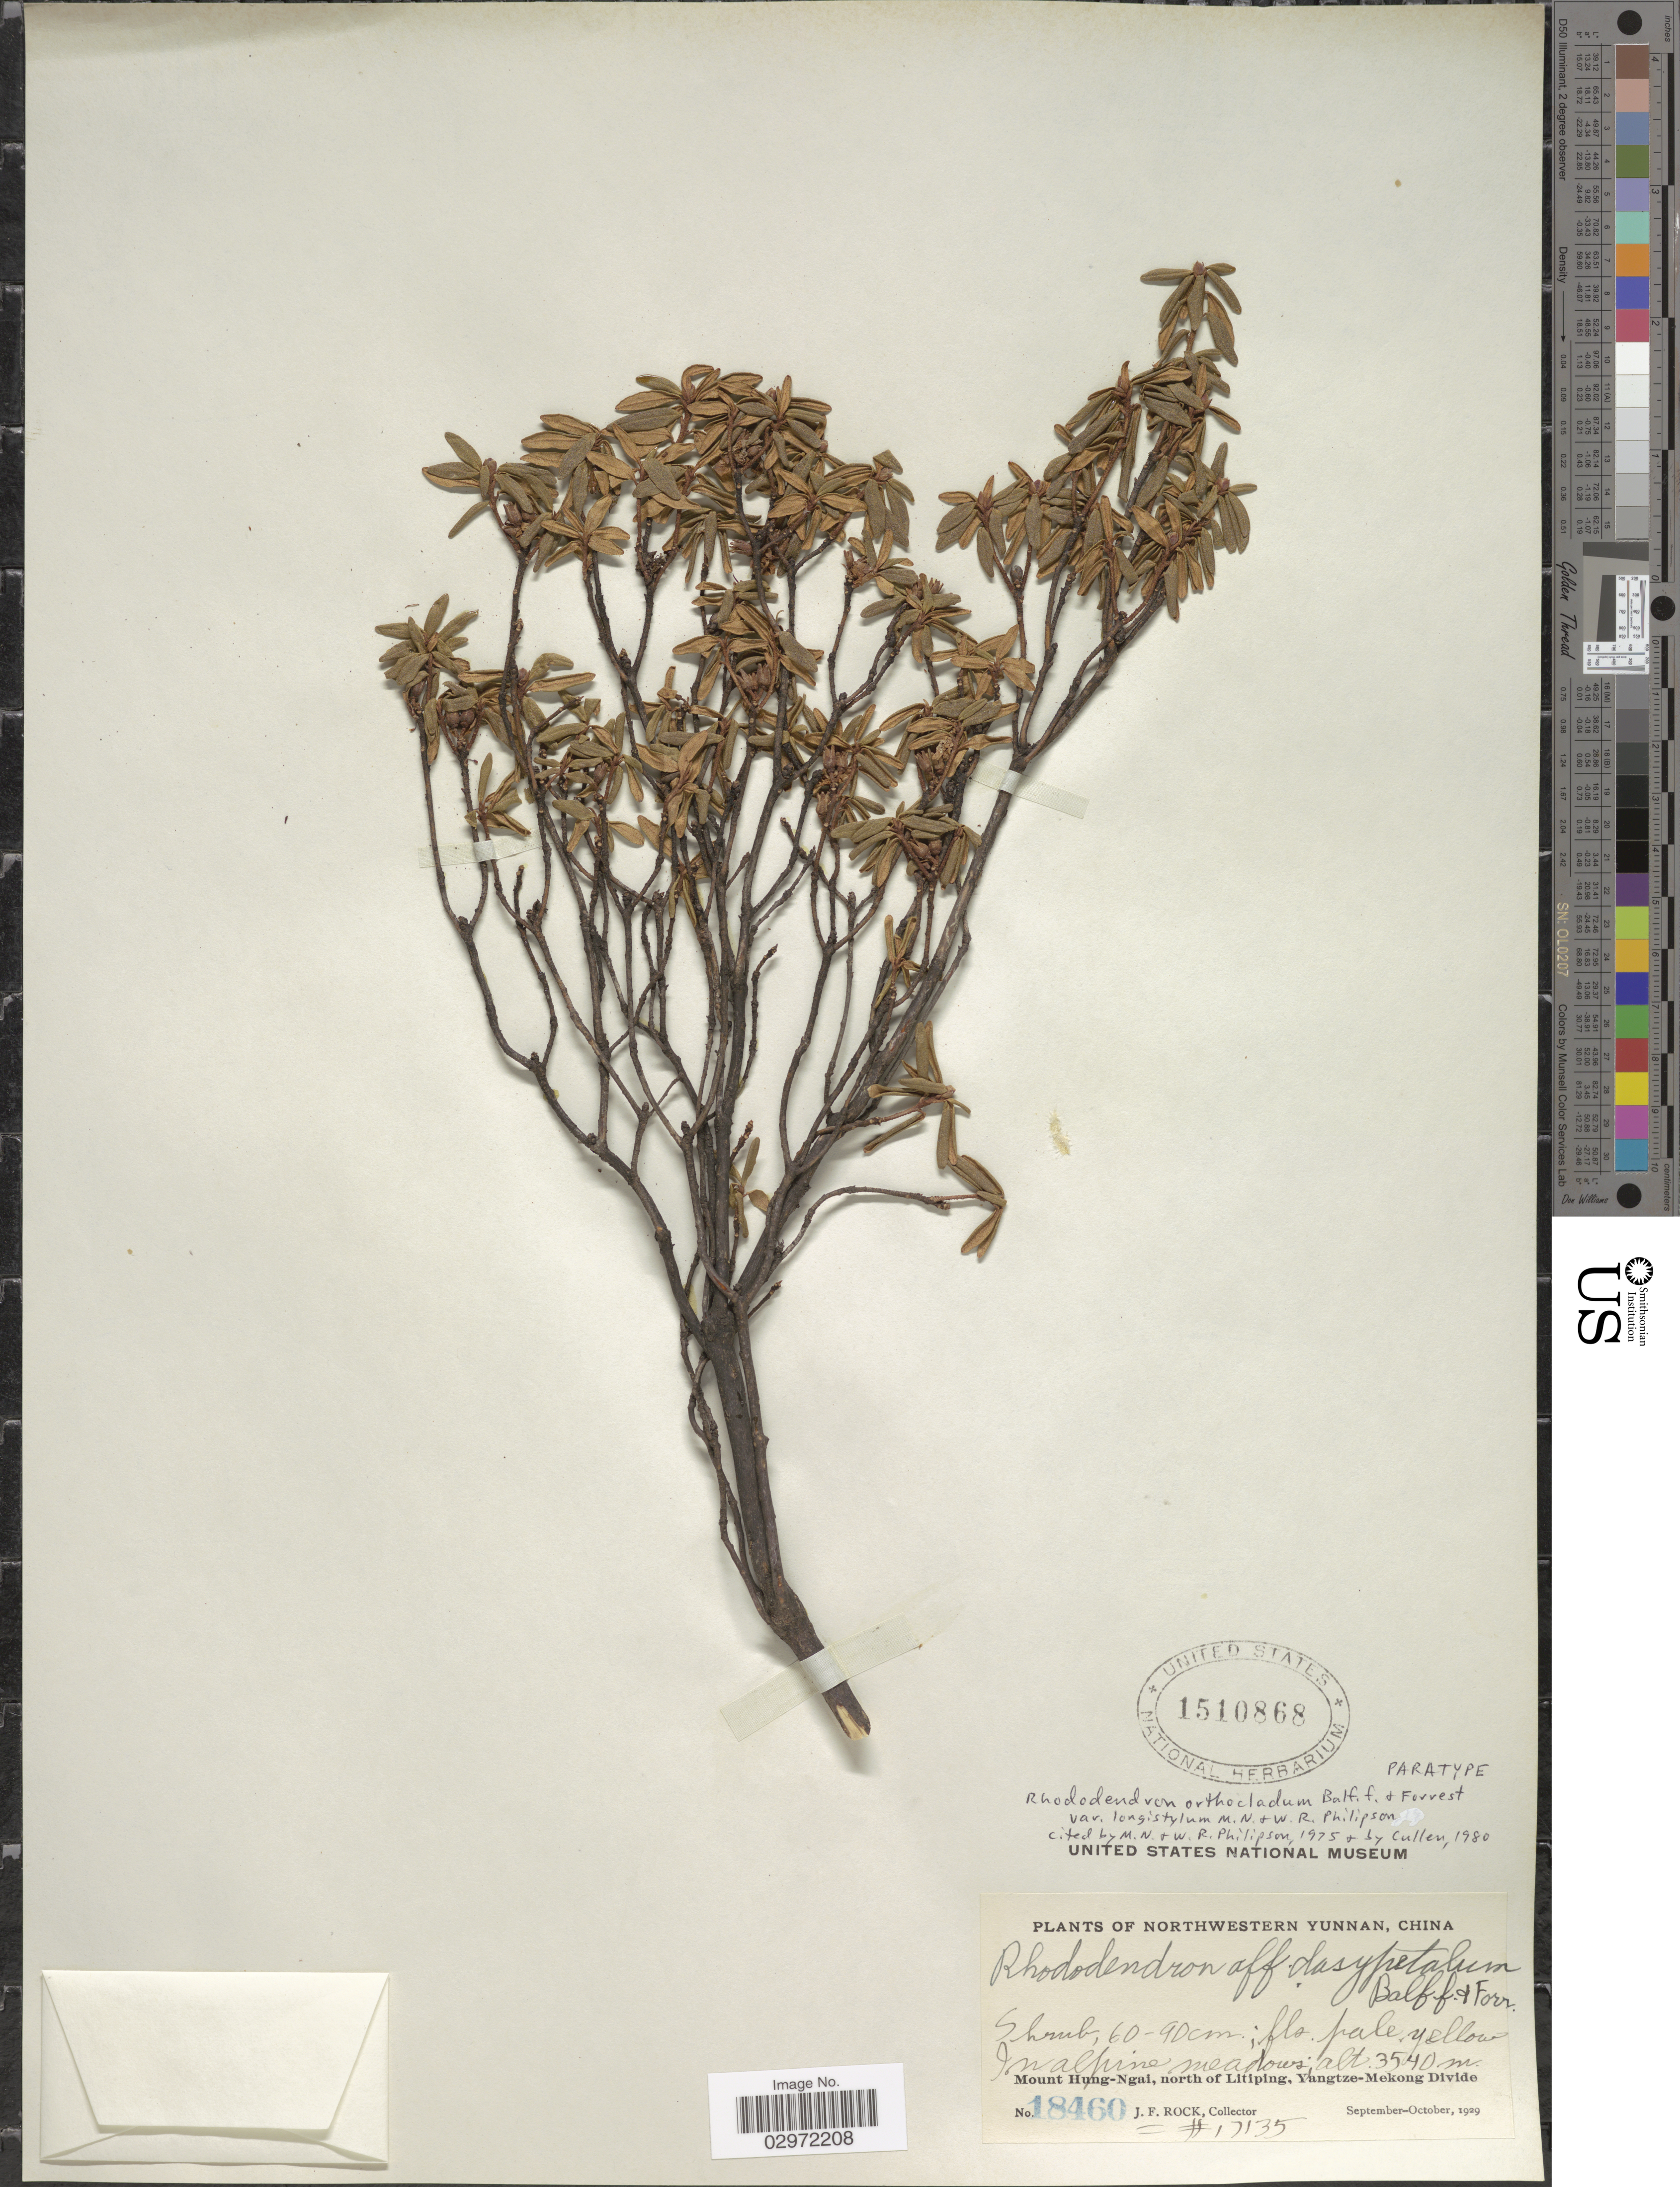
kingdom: Plantae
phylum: Tracheophyta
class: Magnoliopsida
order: Ericales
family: Ericaceae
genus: Rhododendron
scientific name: Rhododendron orthocladum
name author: Balf. f. & Forrest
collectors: J. Rock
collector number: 18460/17135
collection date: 1929-09/1929-10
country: China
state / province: Yunnan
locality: Northwestern Yunnan. In Alpine meadows. Mount Hung-Ngal, north of Litiping, Yangtze-Mekong Divide.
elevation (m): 3540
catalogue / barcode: US 1510868